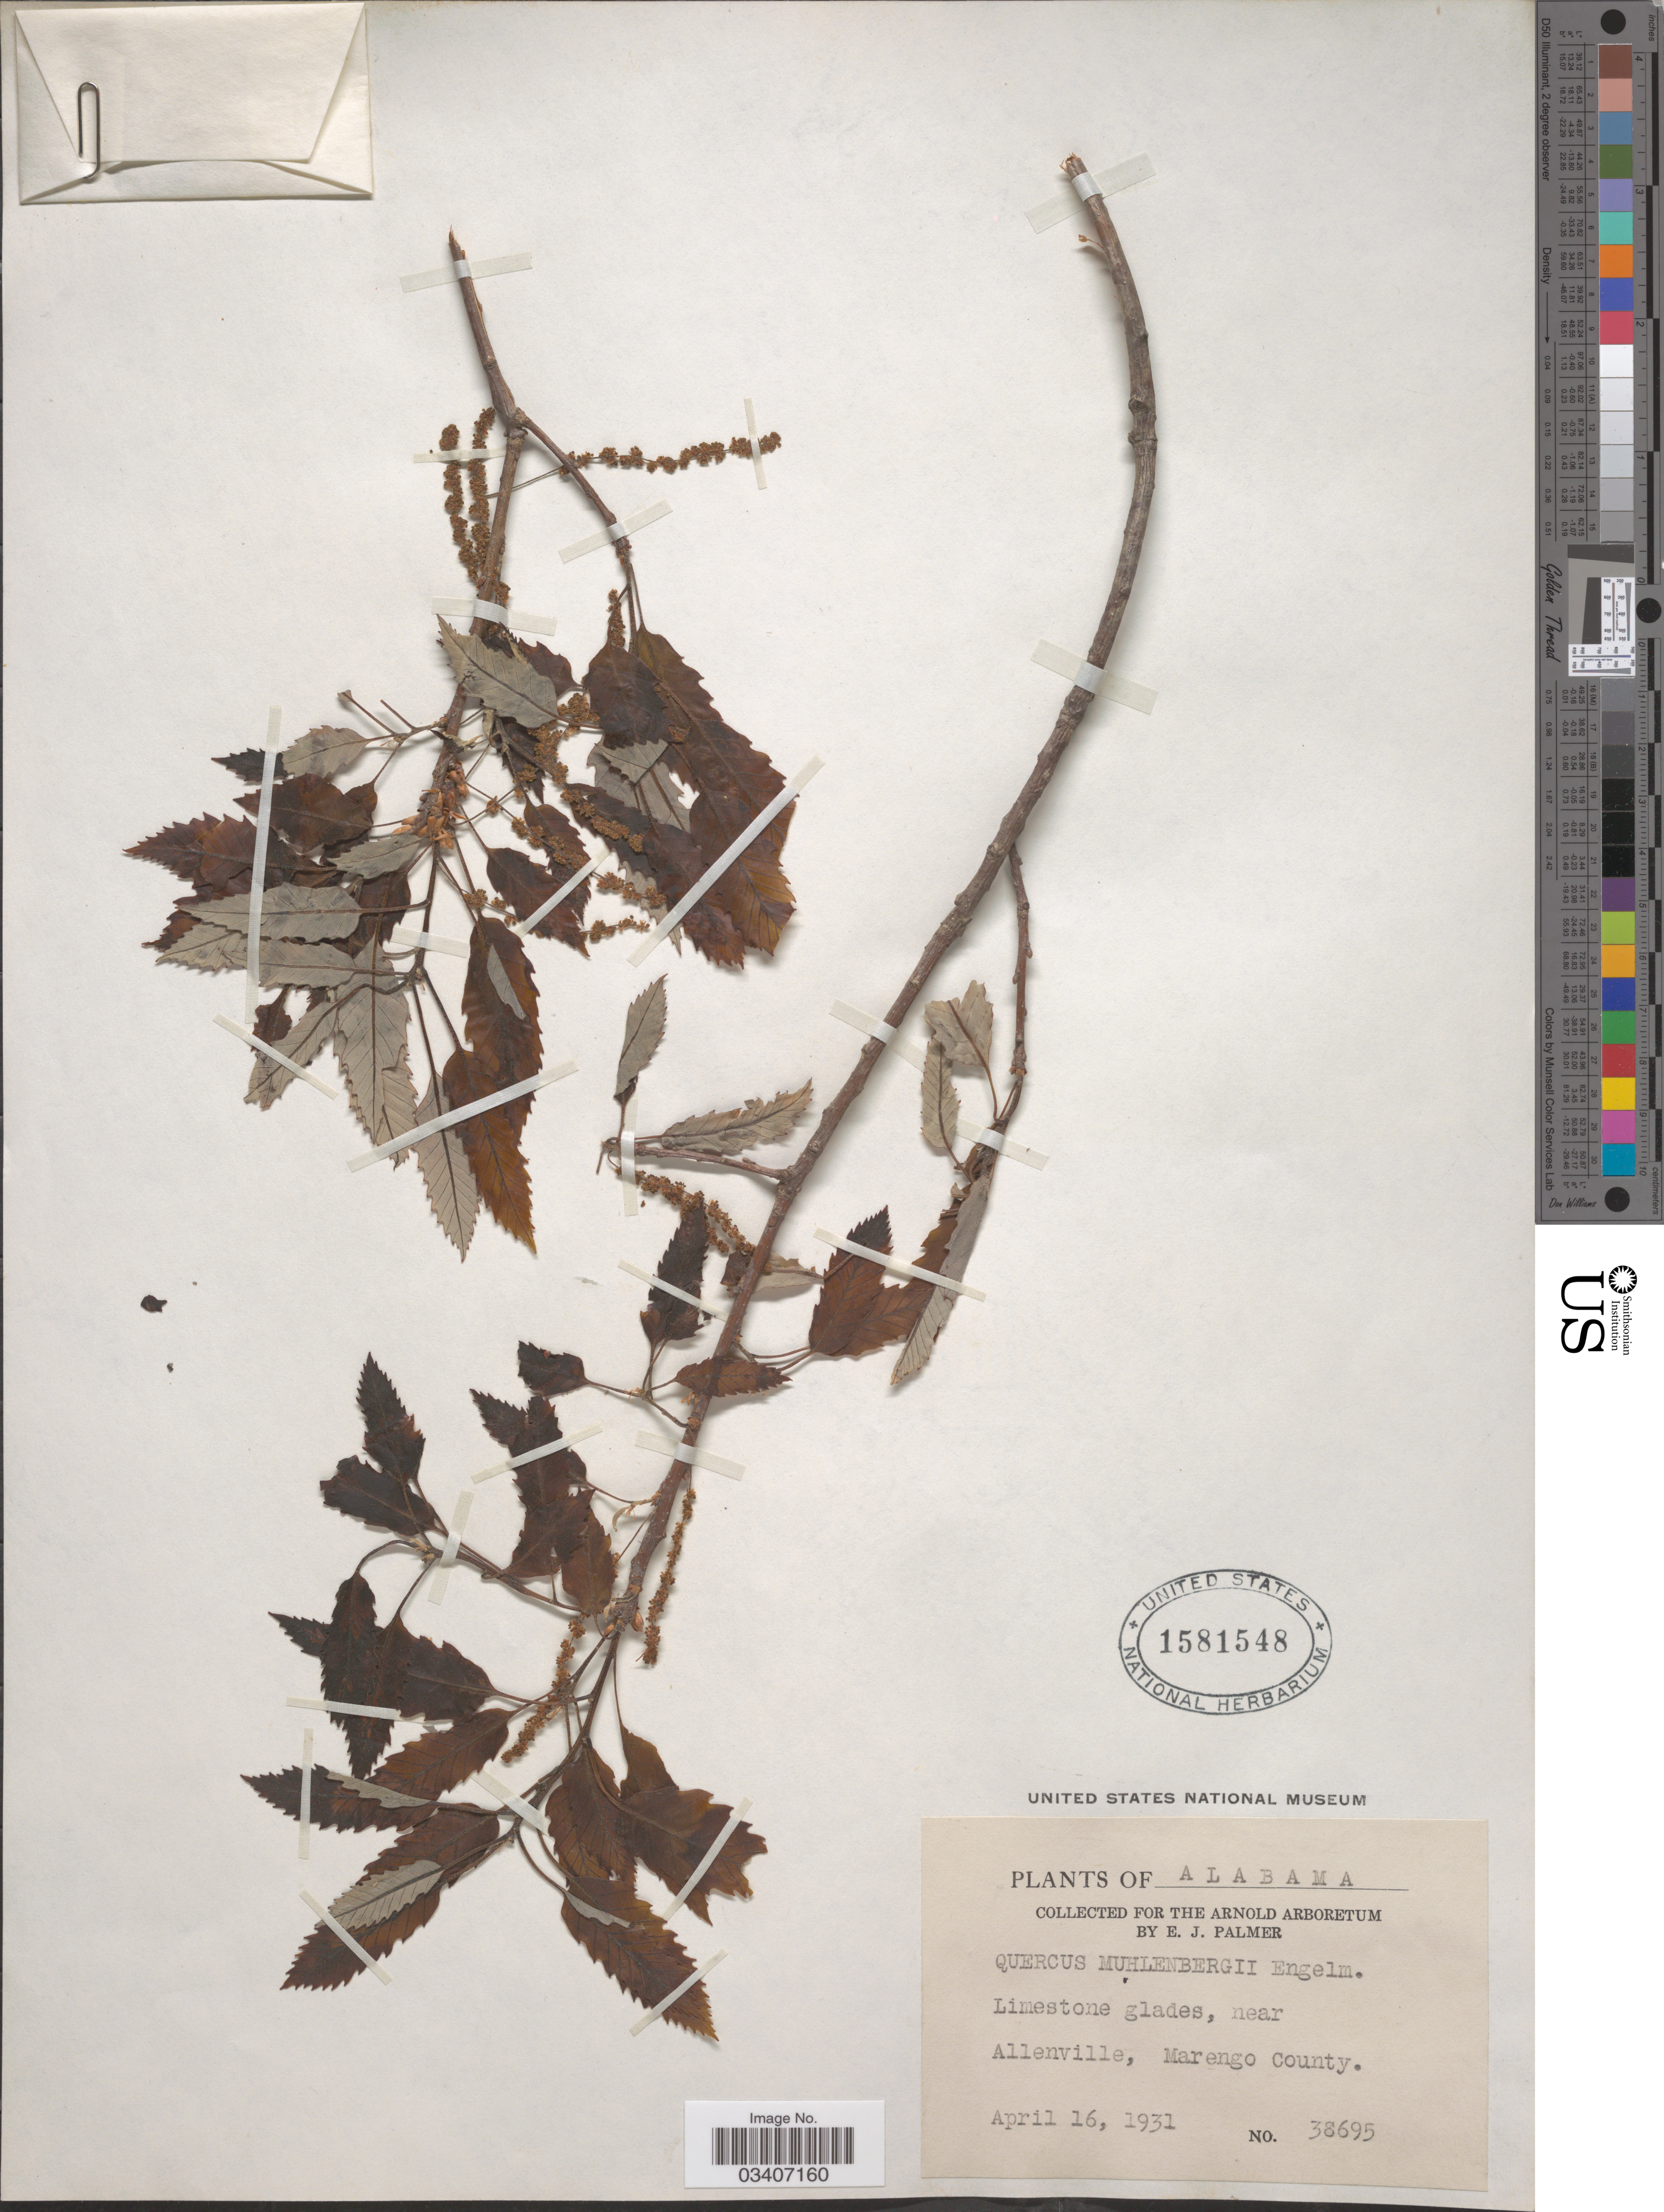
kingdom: Plantae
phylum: Tracheophyta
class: Magnoliopsida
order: Fagales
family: Fagaceae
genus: Quercus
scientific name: Quercus muehlenbergii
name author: Engelm.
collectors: E. J. Palmer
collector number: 38695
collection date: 1931-04-16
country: United States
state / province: Alabama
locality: Limestone glades, near Allenville, Marengo County.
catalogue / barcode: US 1581548